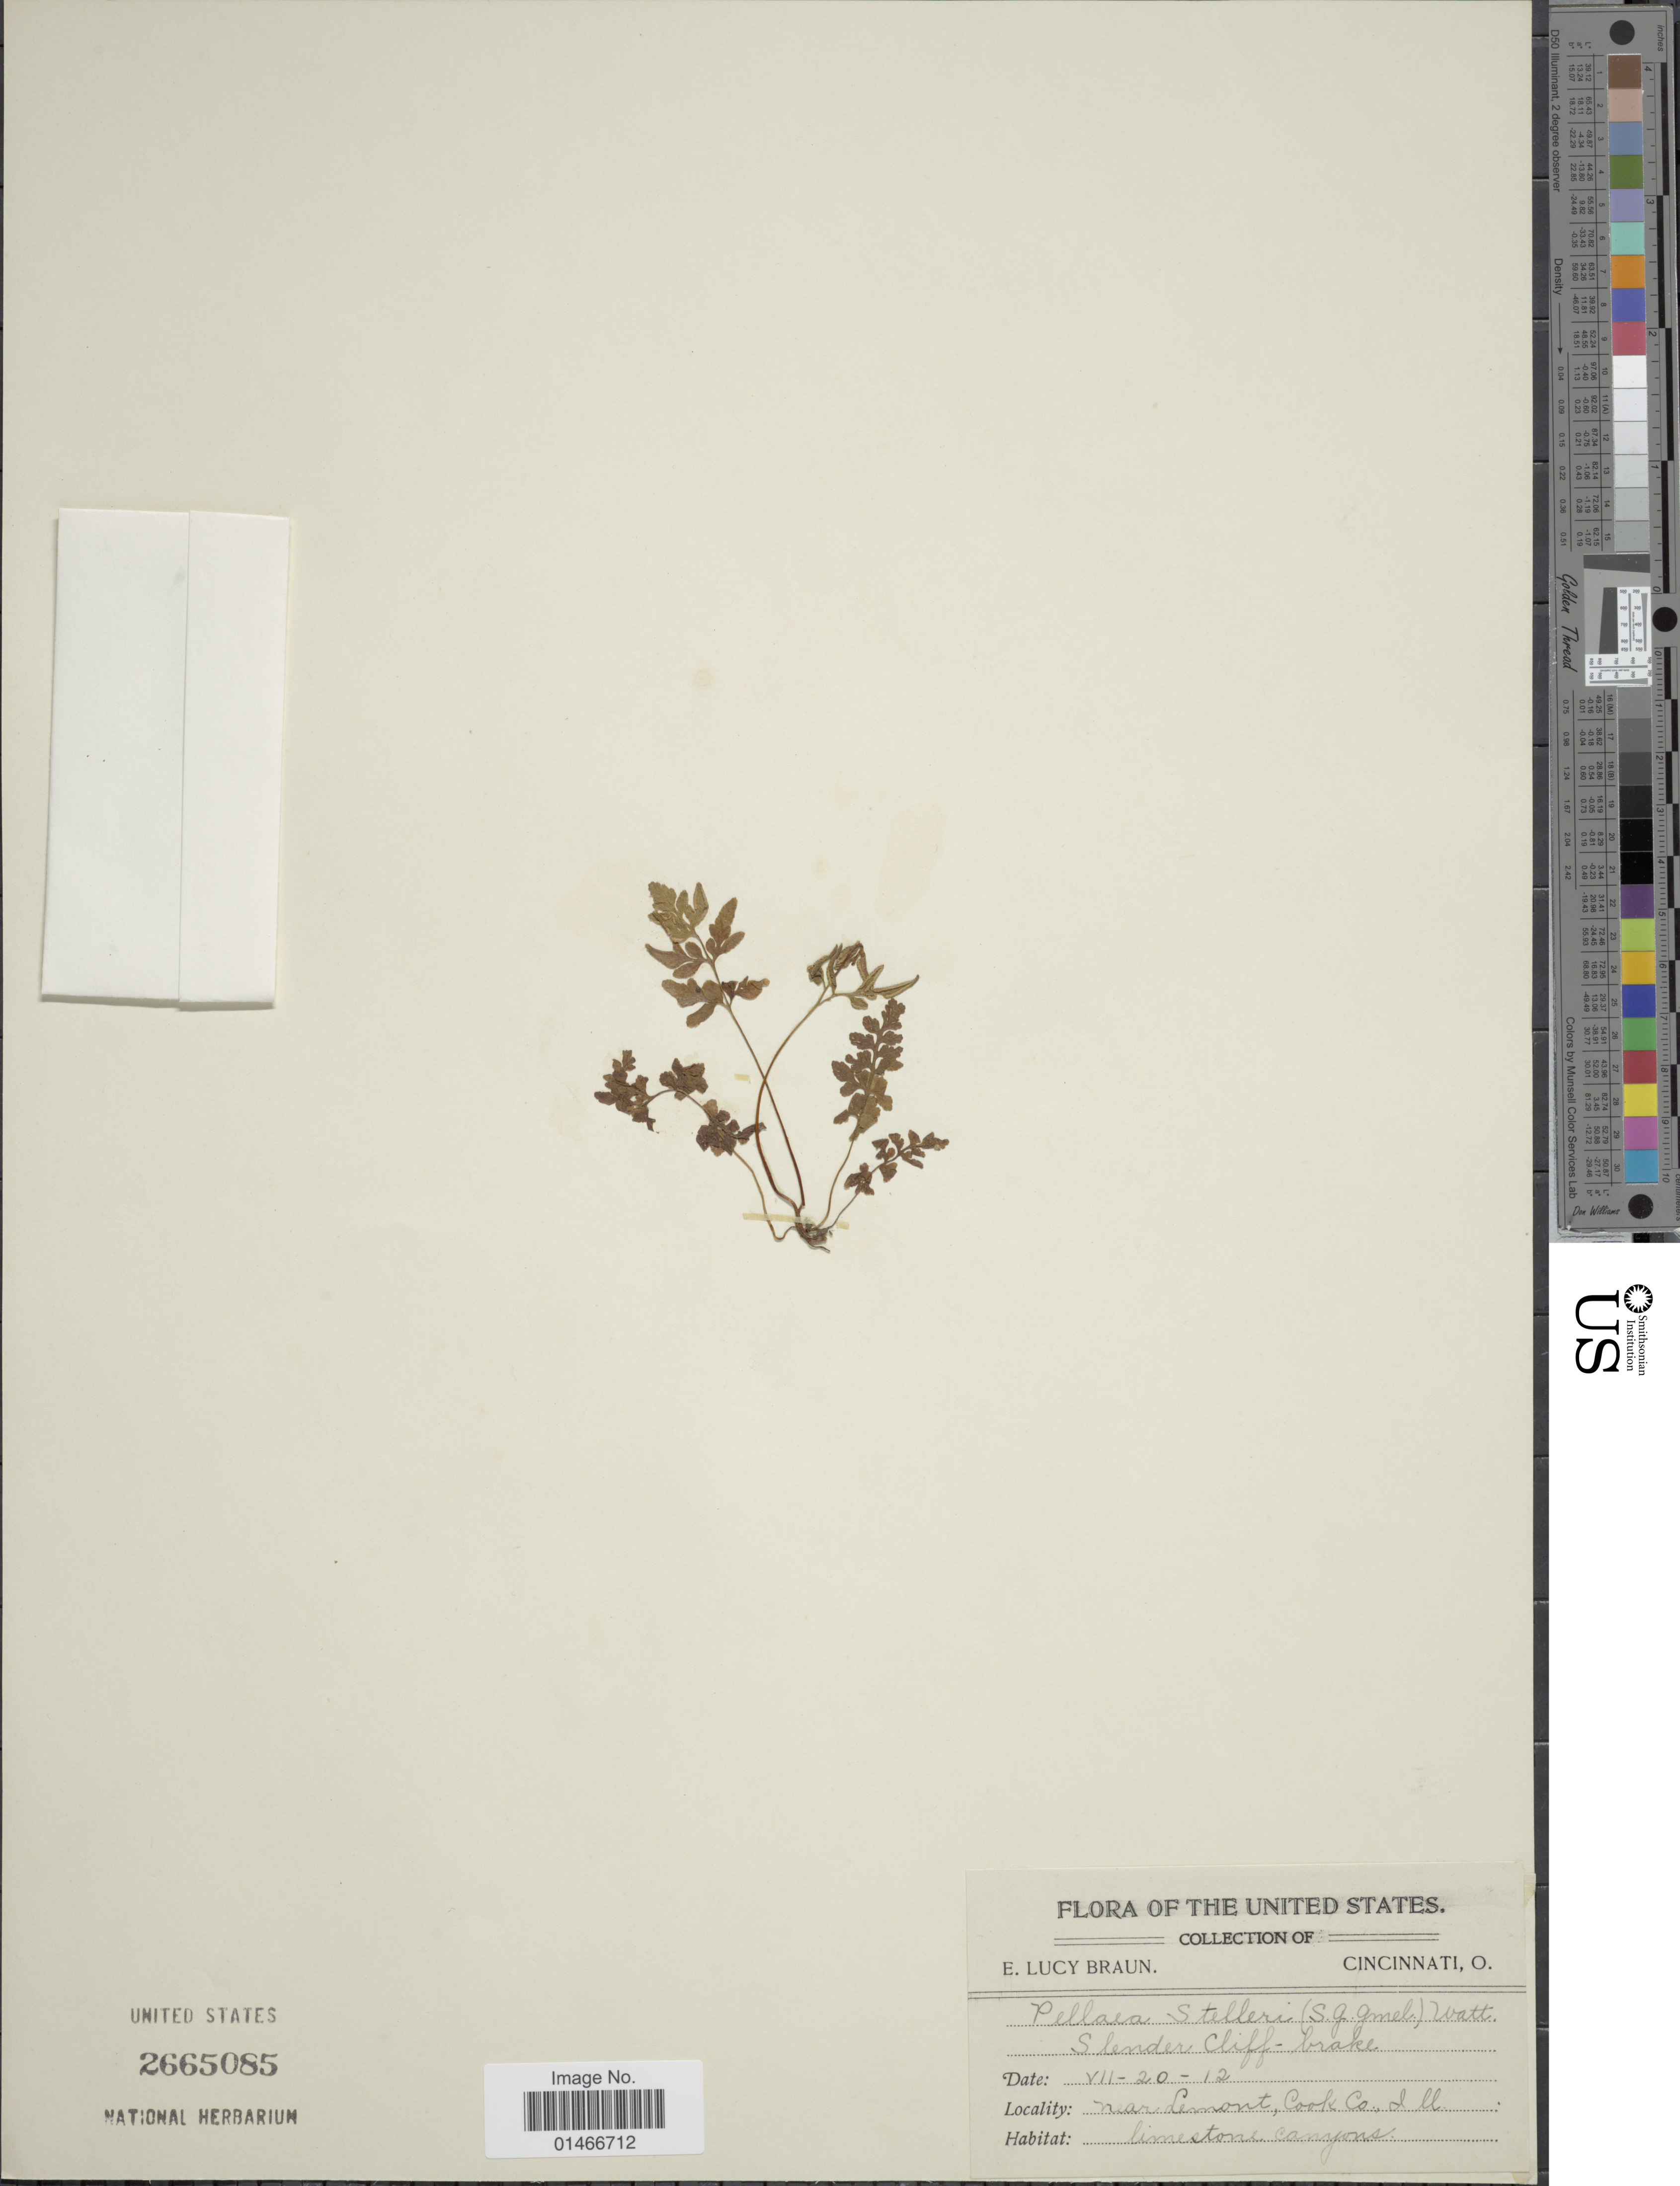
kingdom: Plantae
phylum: Tracheophyta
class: Polypodiopsida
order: Polypodiales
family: Pteridaceae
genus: Cryptogramma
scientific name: Cryptogramma stelleri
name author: (S.G. Gmel.) Prantl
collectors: E. L. Braun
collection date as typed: Transcribed d/m/y: 20/7/12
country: United States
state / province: Illinois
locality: Near Lemont, Cook Co., d Il.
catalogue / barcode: US 2665085